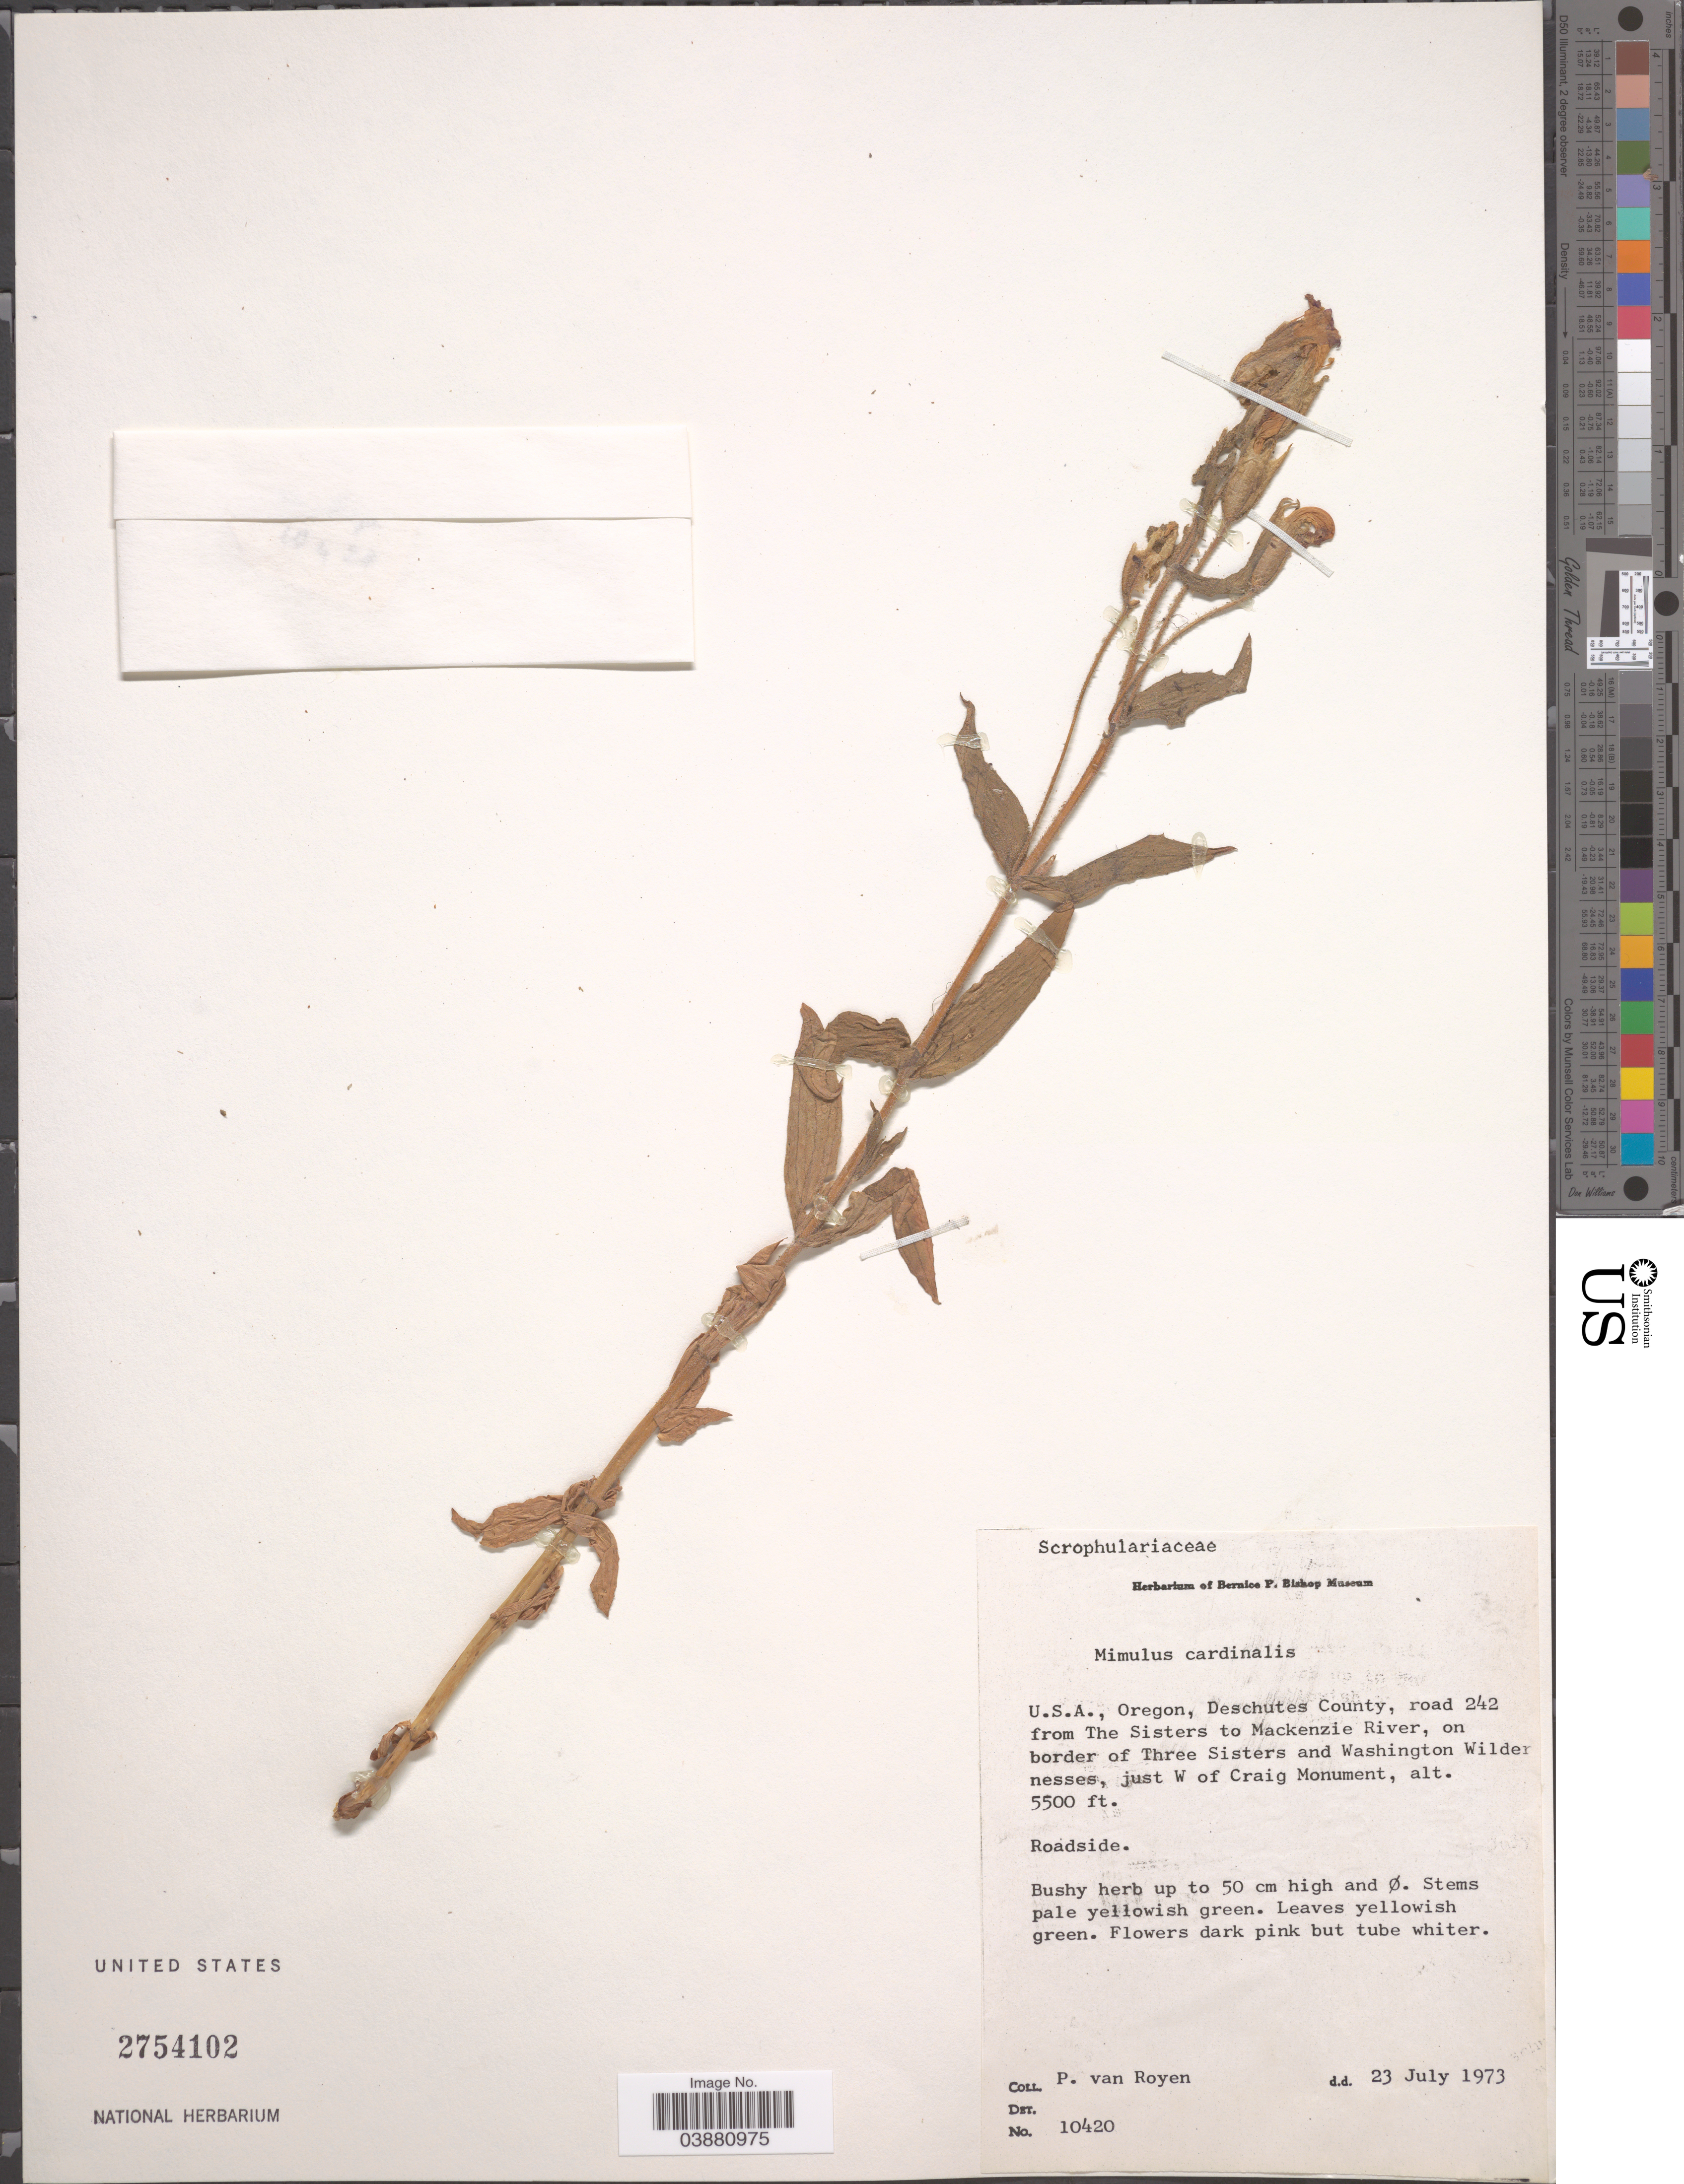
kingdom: Plantae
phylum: Tracheophyta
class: Magnoliopsida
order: Lamiales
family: Phrymaceae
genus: Mimulus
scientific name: Mimulus cardinalis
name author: Douglas ex Benth.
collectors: P. van Royen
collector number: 10420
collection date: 1973-07-23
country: United States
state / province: Oregon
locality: U.S.A., Oregon, Deschutes County, road 242 from The Sisters to Mackenzie River, on border of Three Sisters and Washington Wildernesses, just W of Craig Monument.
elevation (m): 1676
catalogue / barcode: US 2754102